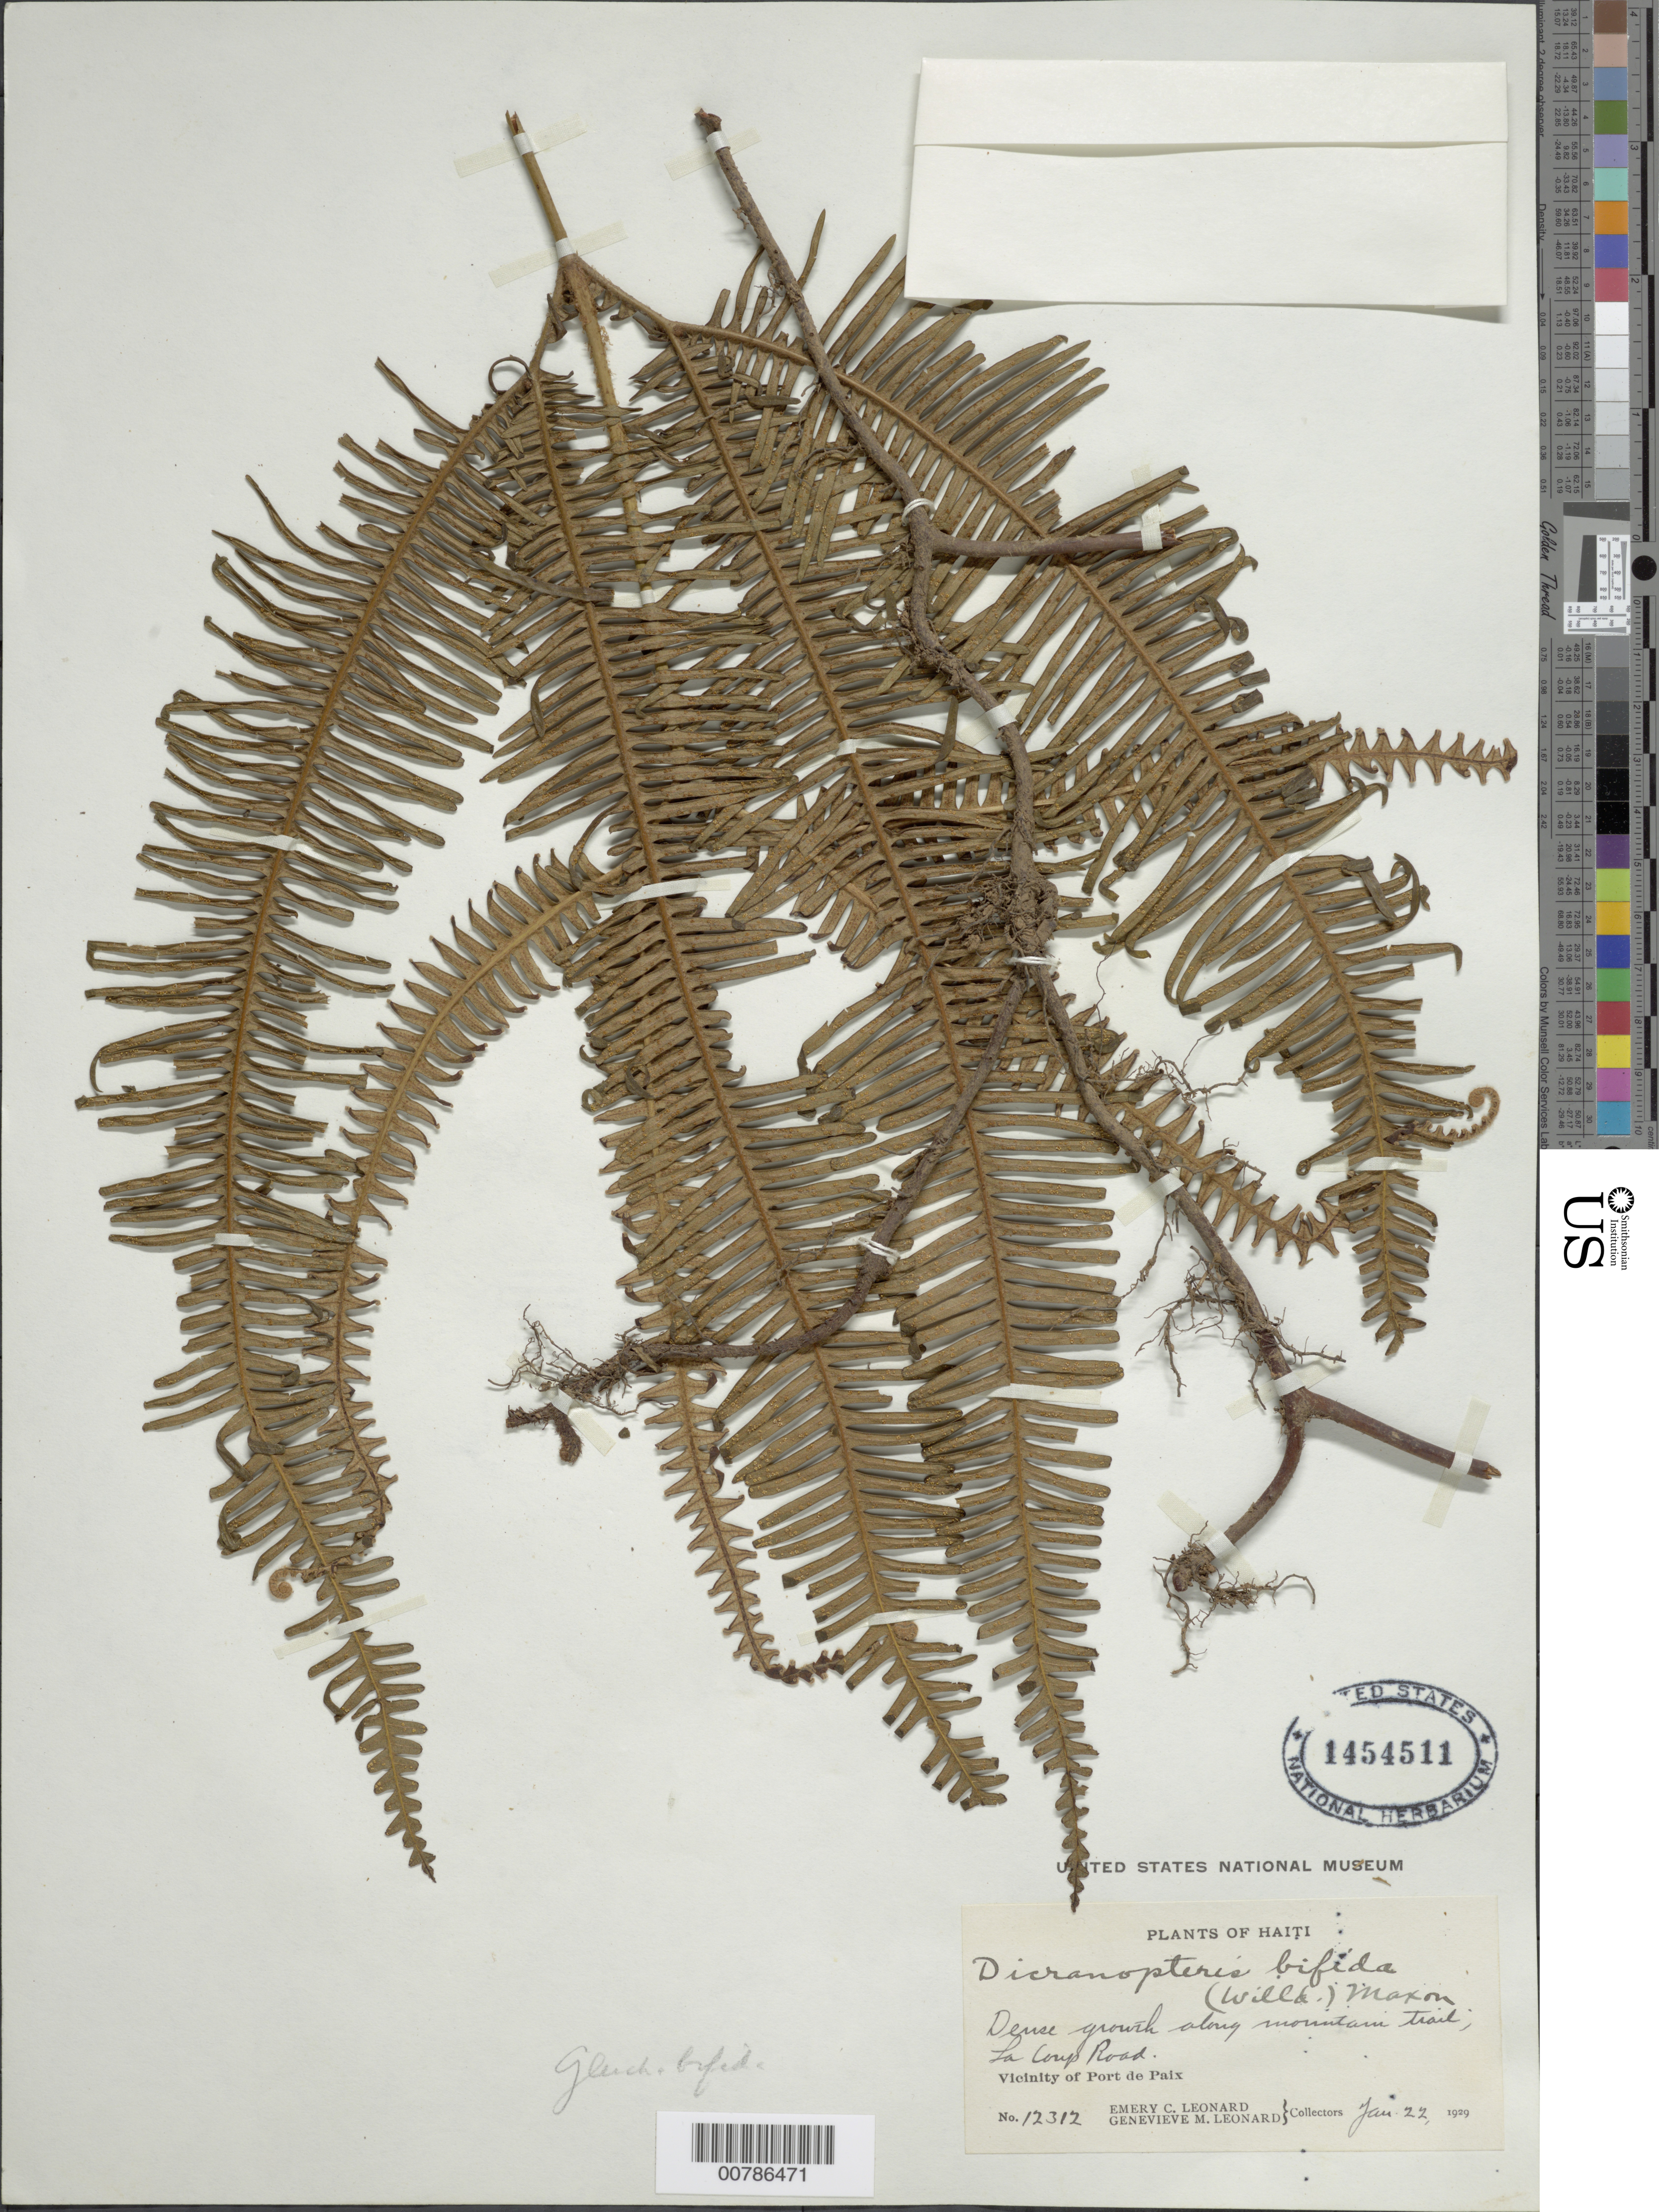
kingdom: Plantae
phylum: Tracheophyta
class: Polypodiopsida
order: Gleicheniales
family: Gleicheniaceae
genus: Sticherus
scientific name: Sticherus bifidus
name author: (Willd.) Ching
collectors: E. C. Leonard & G. M. Leonard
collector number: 12312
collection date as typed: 22 Jan 1929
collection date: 1929-01-22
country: Haiti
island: Hispaniola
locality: Port de Paix vicinity, La Coup Road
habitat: Dense growth along mountain trail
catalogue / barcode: US 1454511